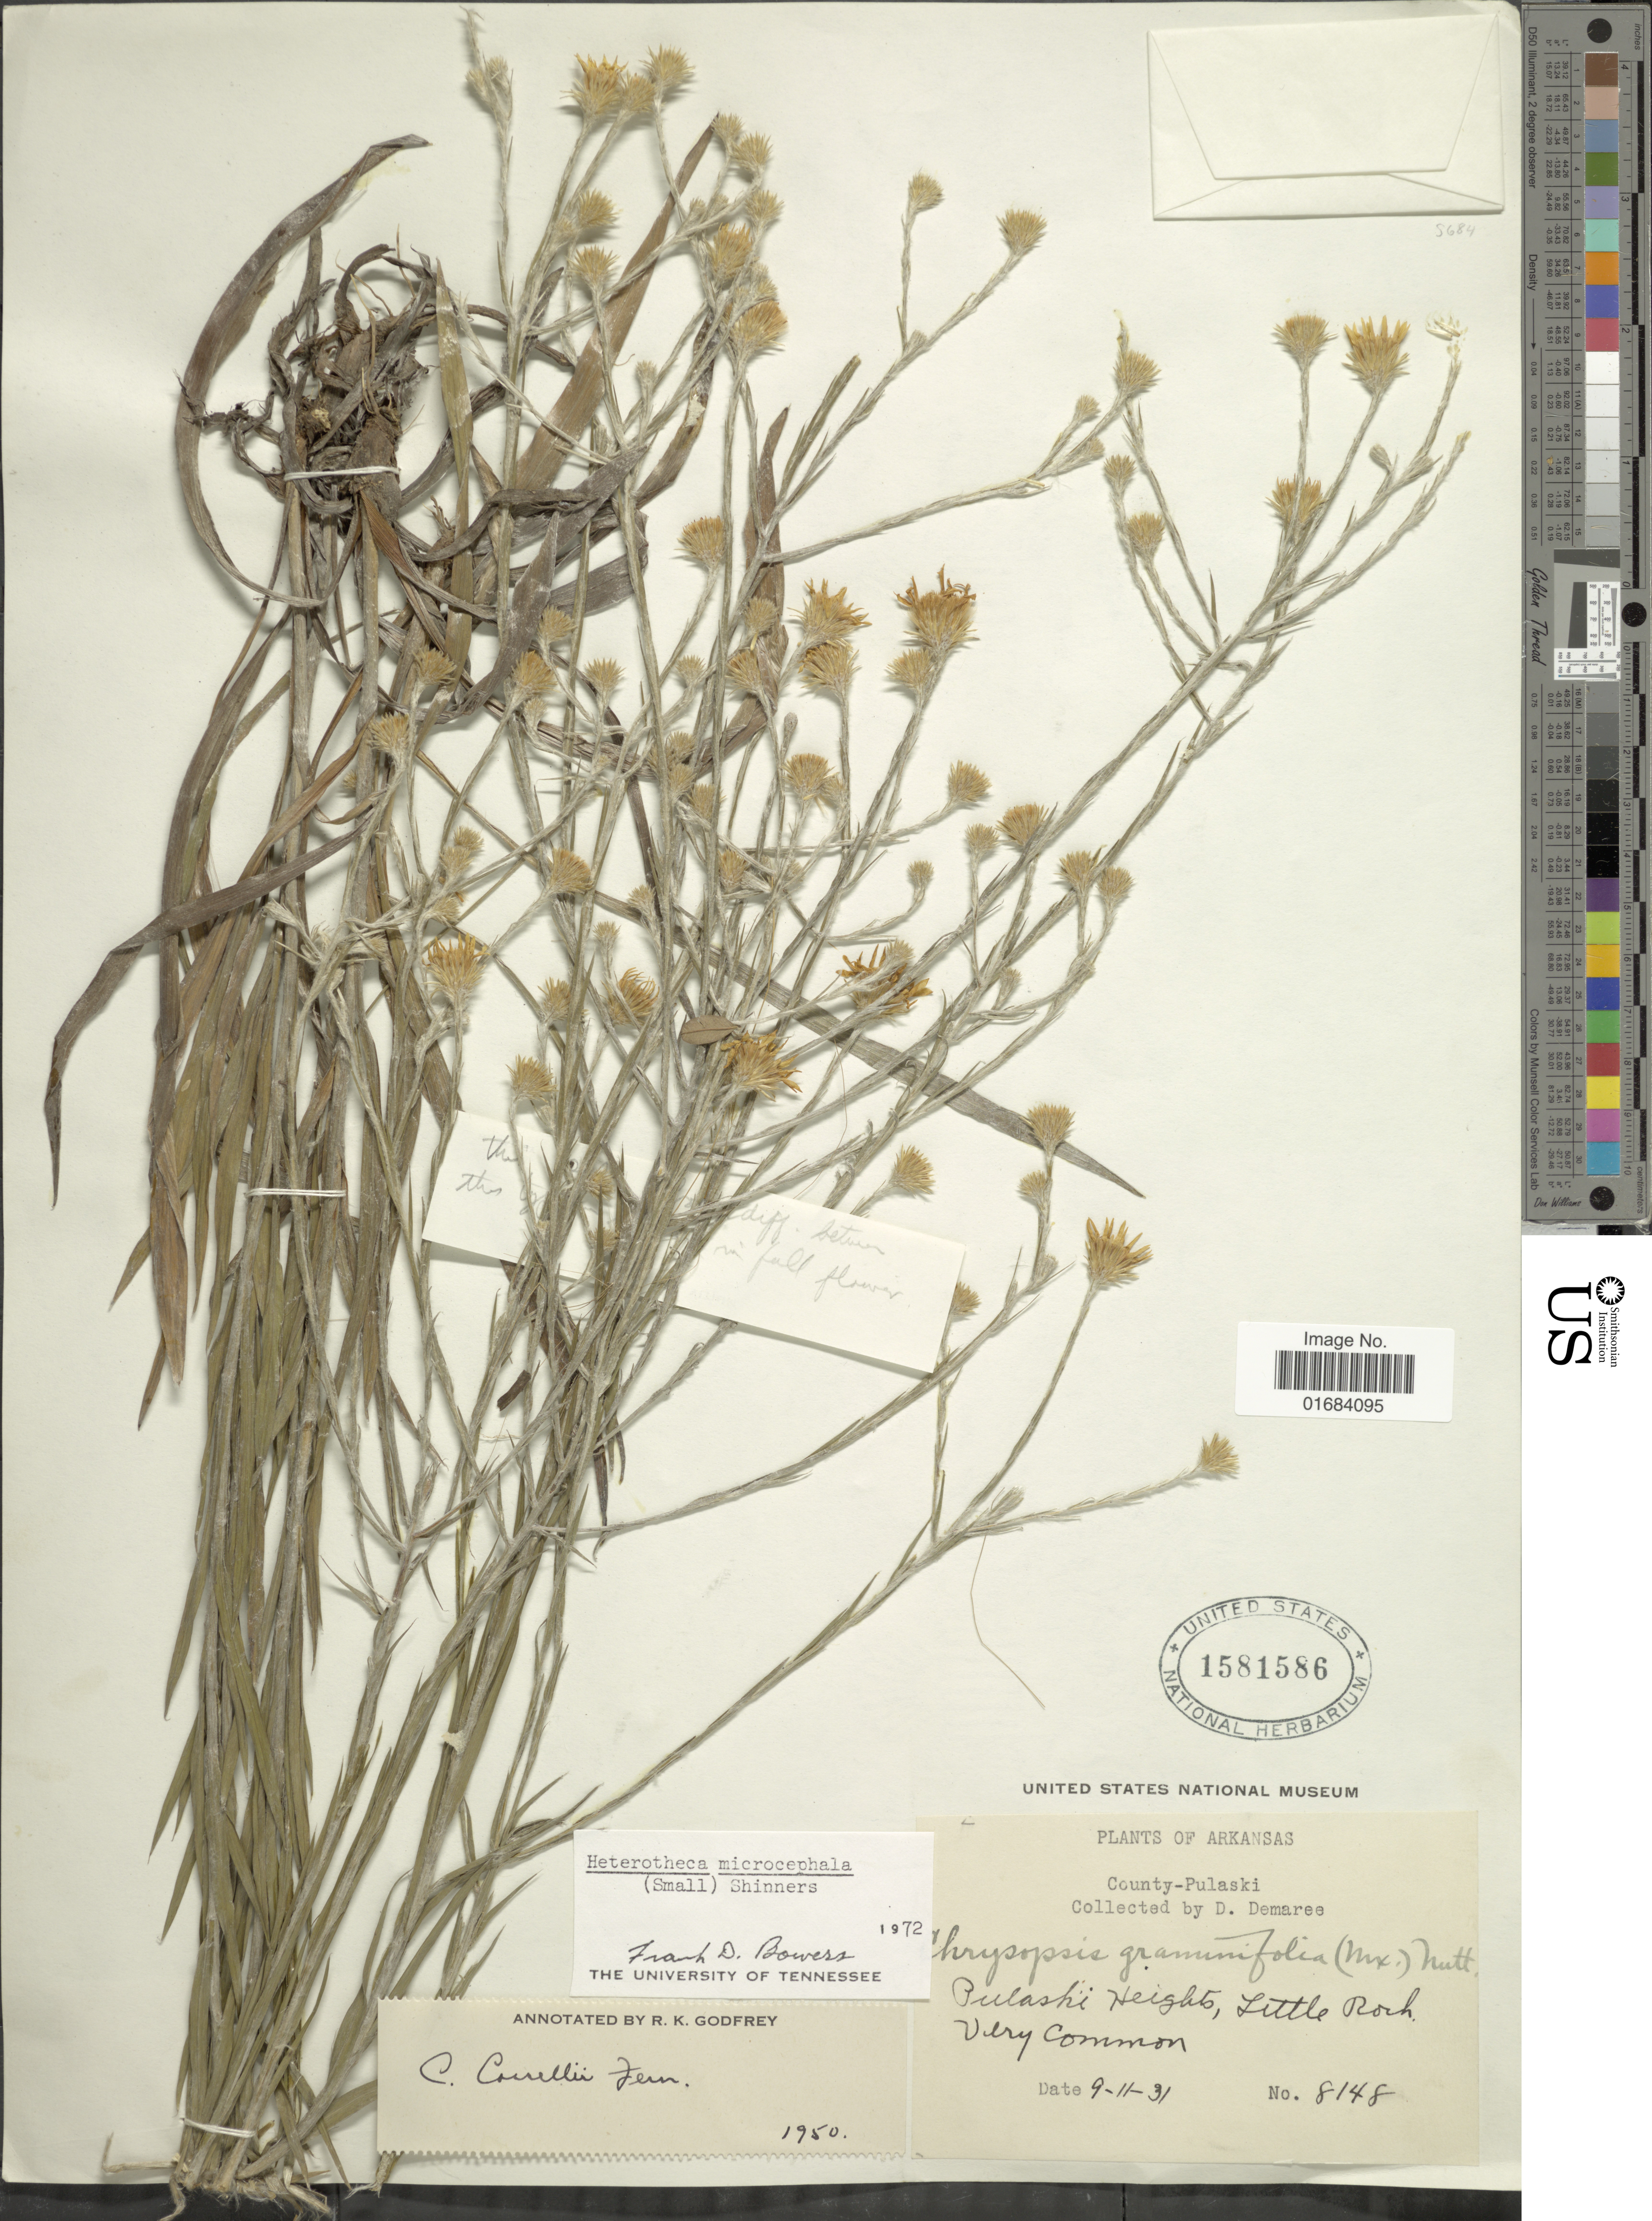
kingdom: Plantae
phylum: Tracheophyta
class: Magnoliopsida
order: Asterales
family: Asteraceae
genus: Pityopsis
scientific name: Pityopsis microcephala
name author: Small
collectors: D. Demaree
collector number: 8148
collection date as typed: Transcribed d/m/y: 9/11/31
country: United States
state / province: Arkansas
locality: County-Pulaski, Pulaski Heights, Little Rock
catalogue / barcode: US 1581586